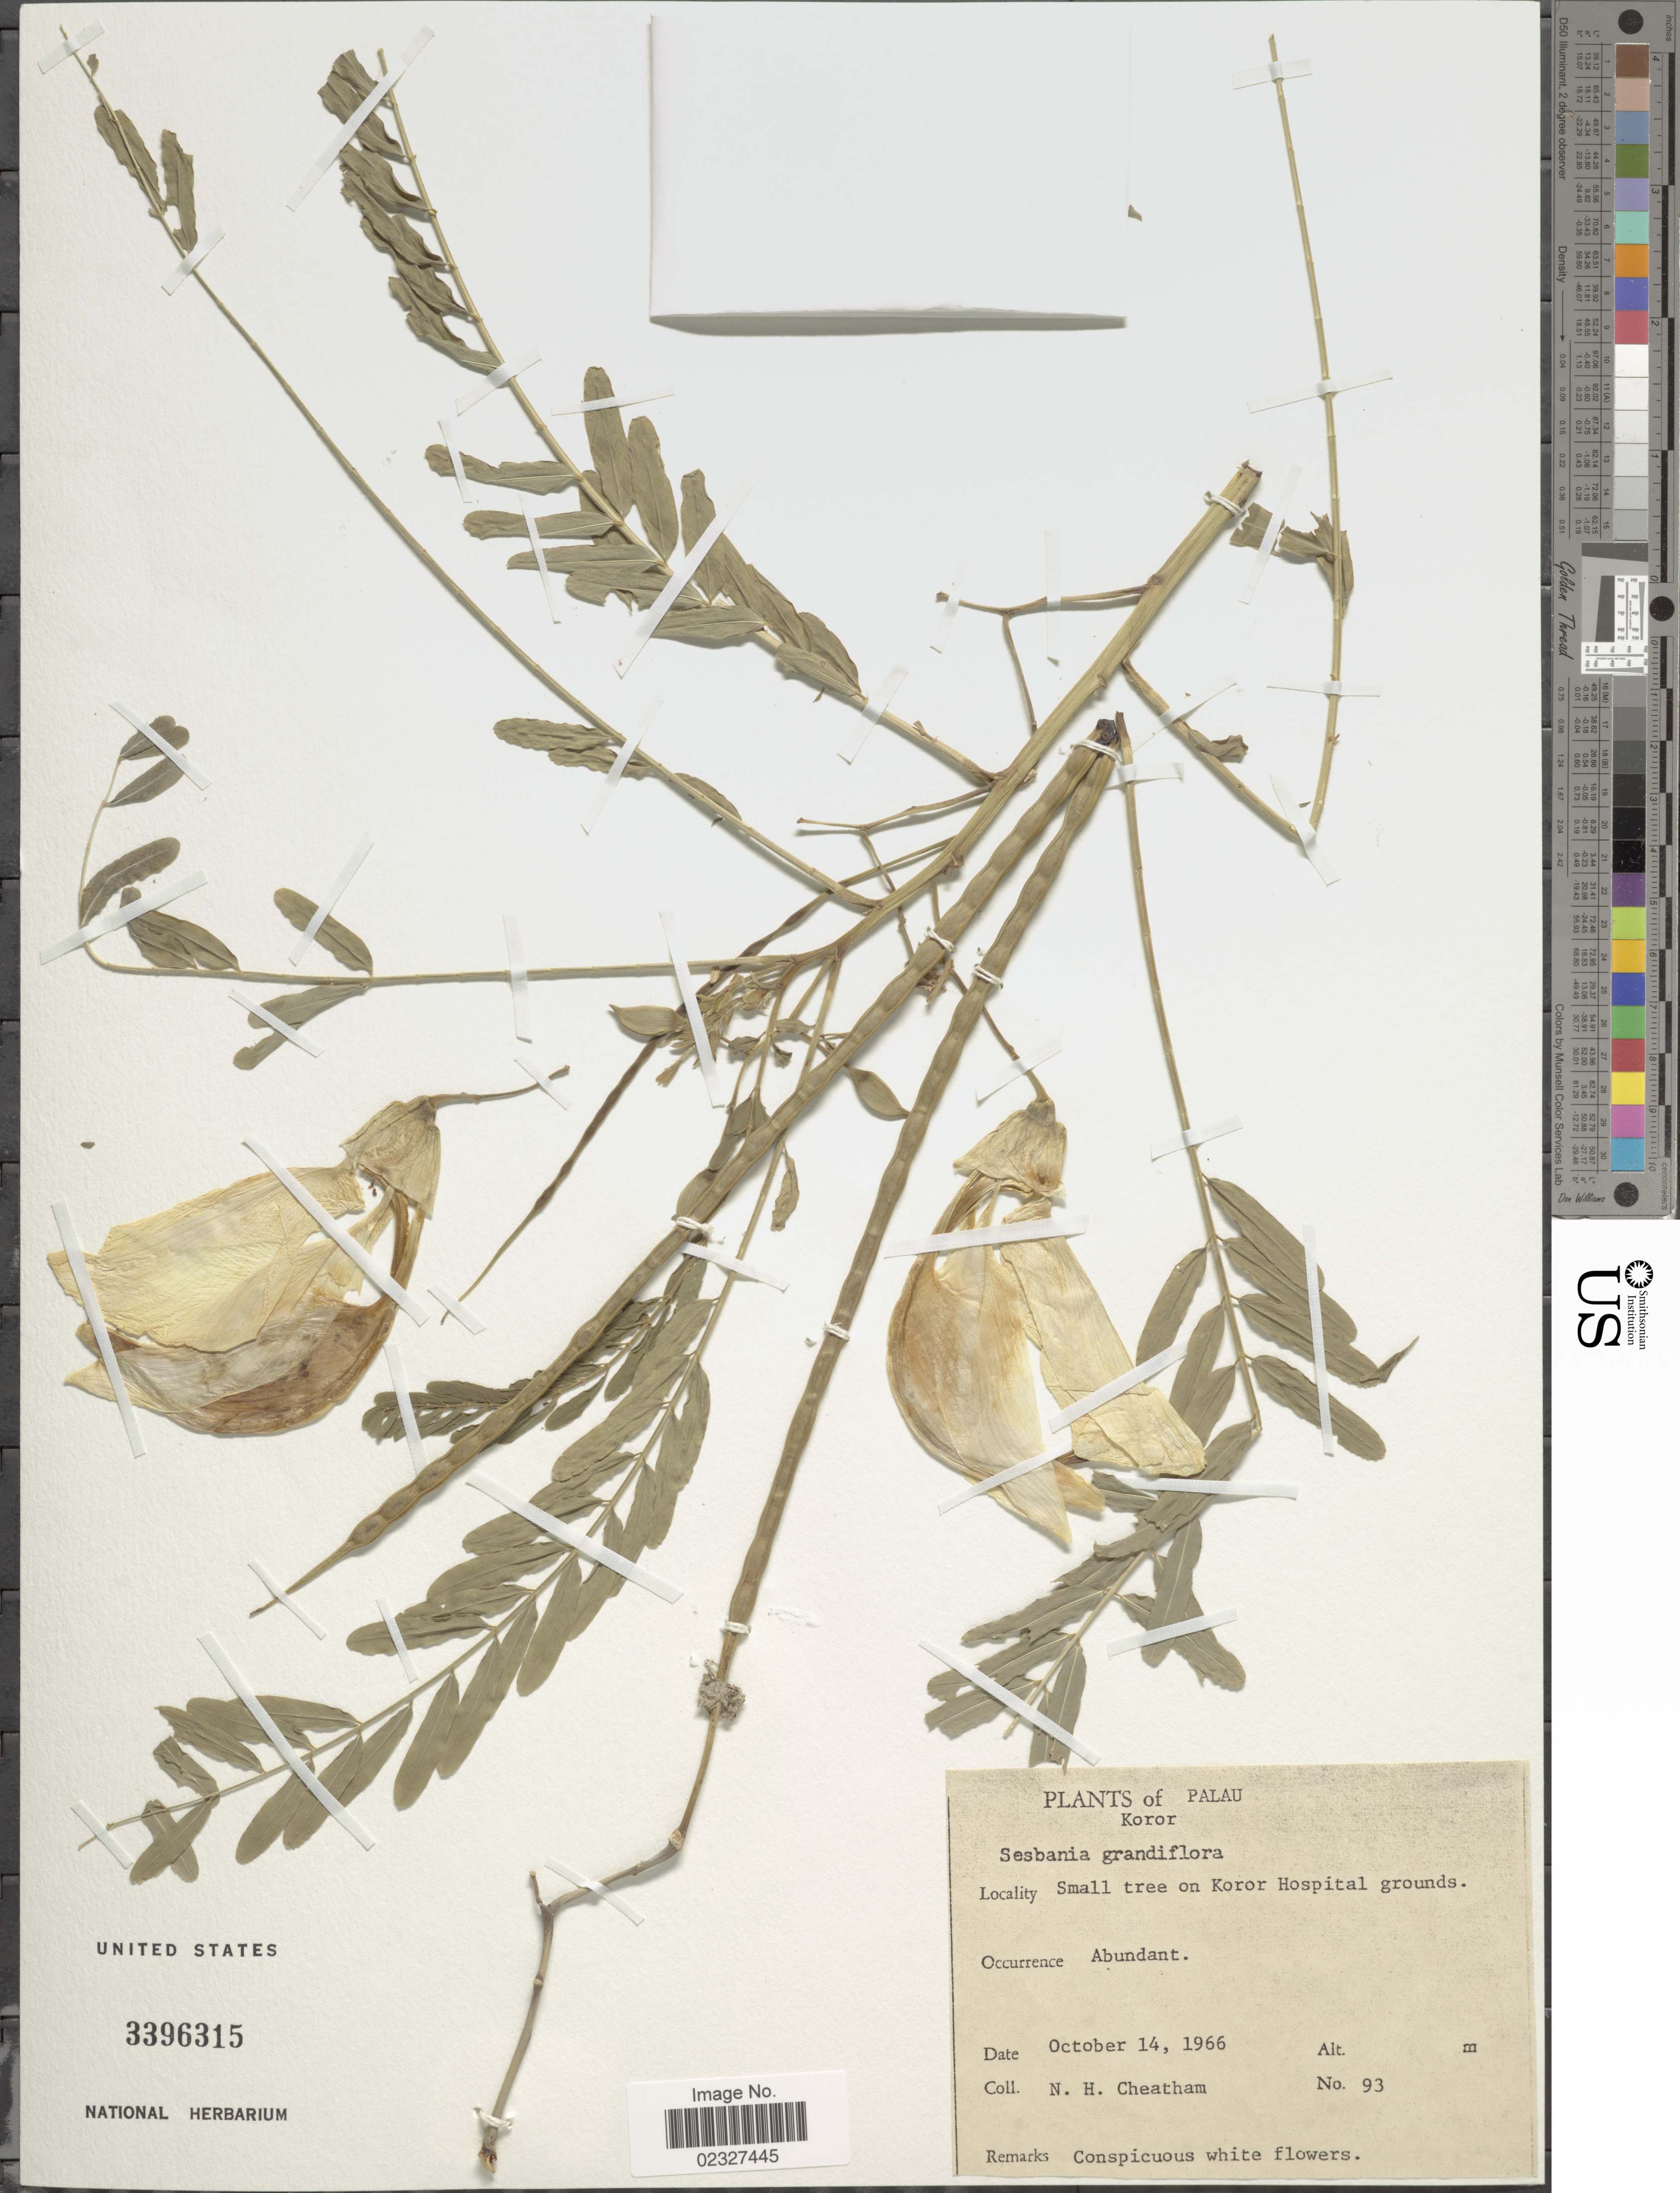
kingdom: Plantae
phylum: Tracheophyta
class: Magnoliopsida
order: Fabales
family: Fabaceae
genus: Sesbania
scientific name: Sesbania grandiflora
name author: (L.) Poir.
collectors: N. H. Cheatham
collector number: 93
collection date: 1966-10-14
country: Palau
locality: Palau, Koror, small tree on Koror Hospital grounds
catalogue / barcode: US 3396315